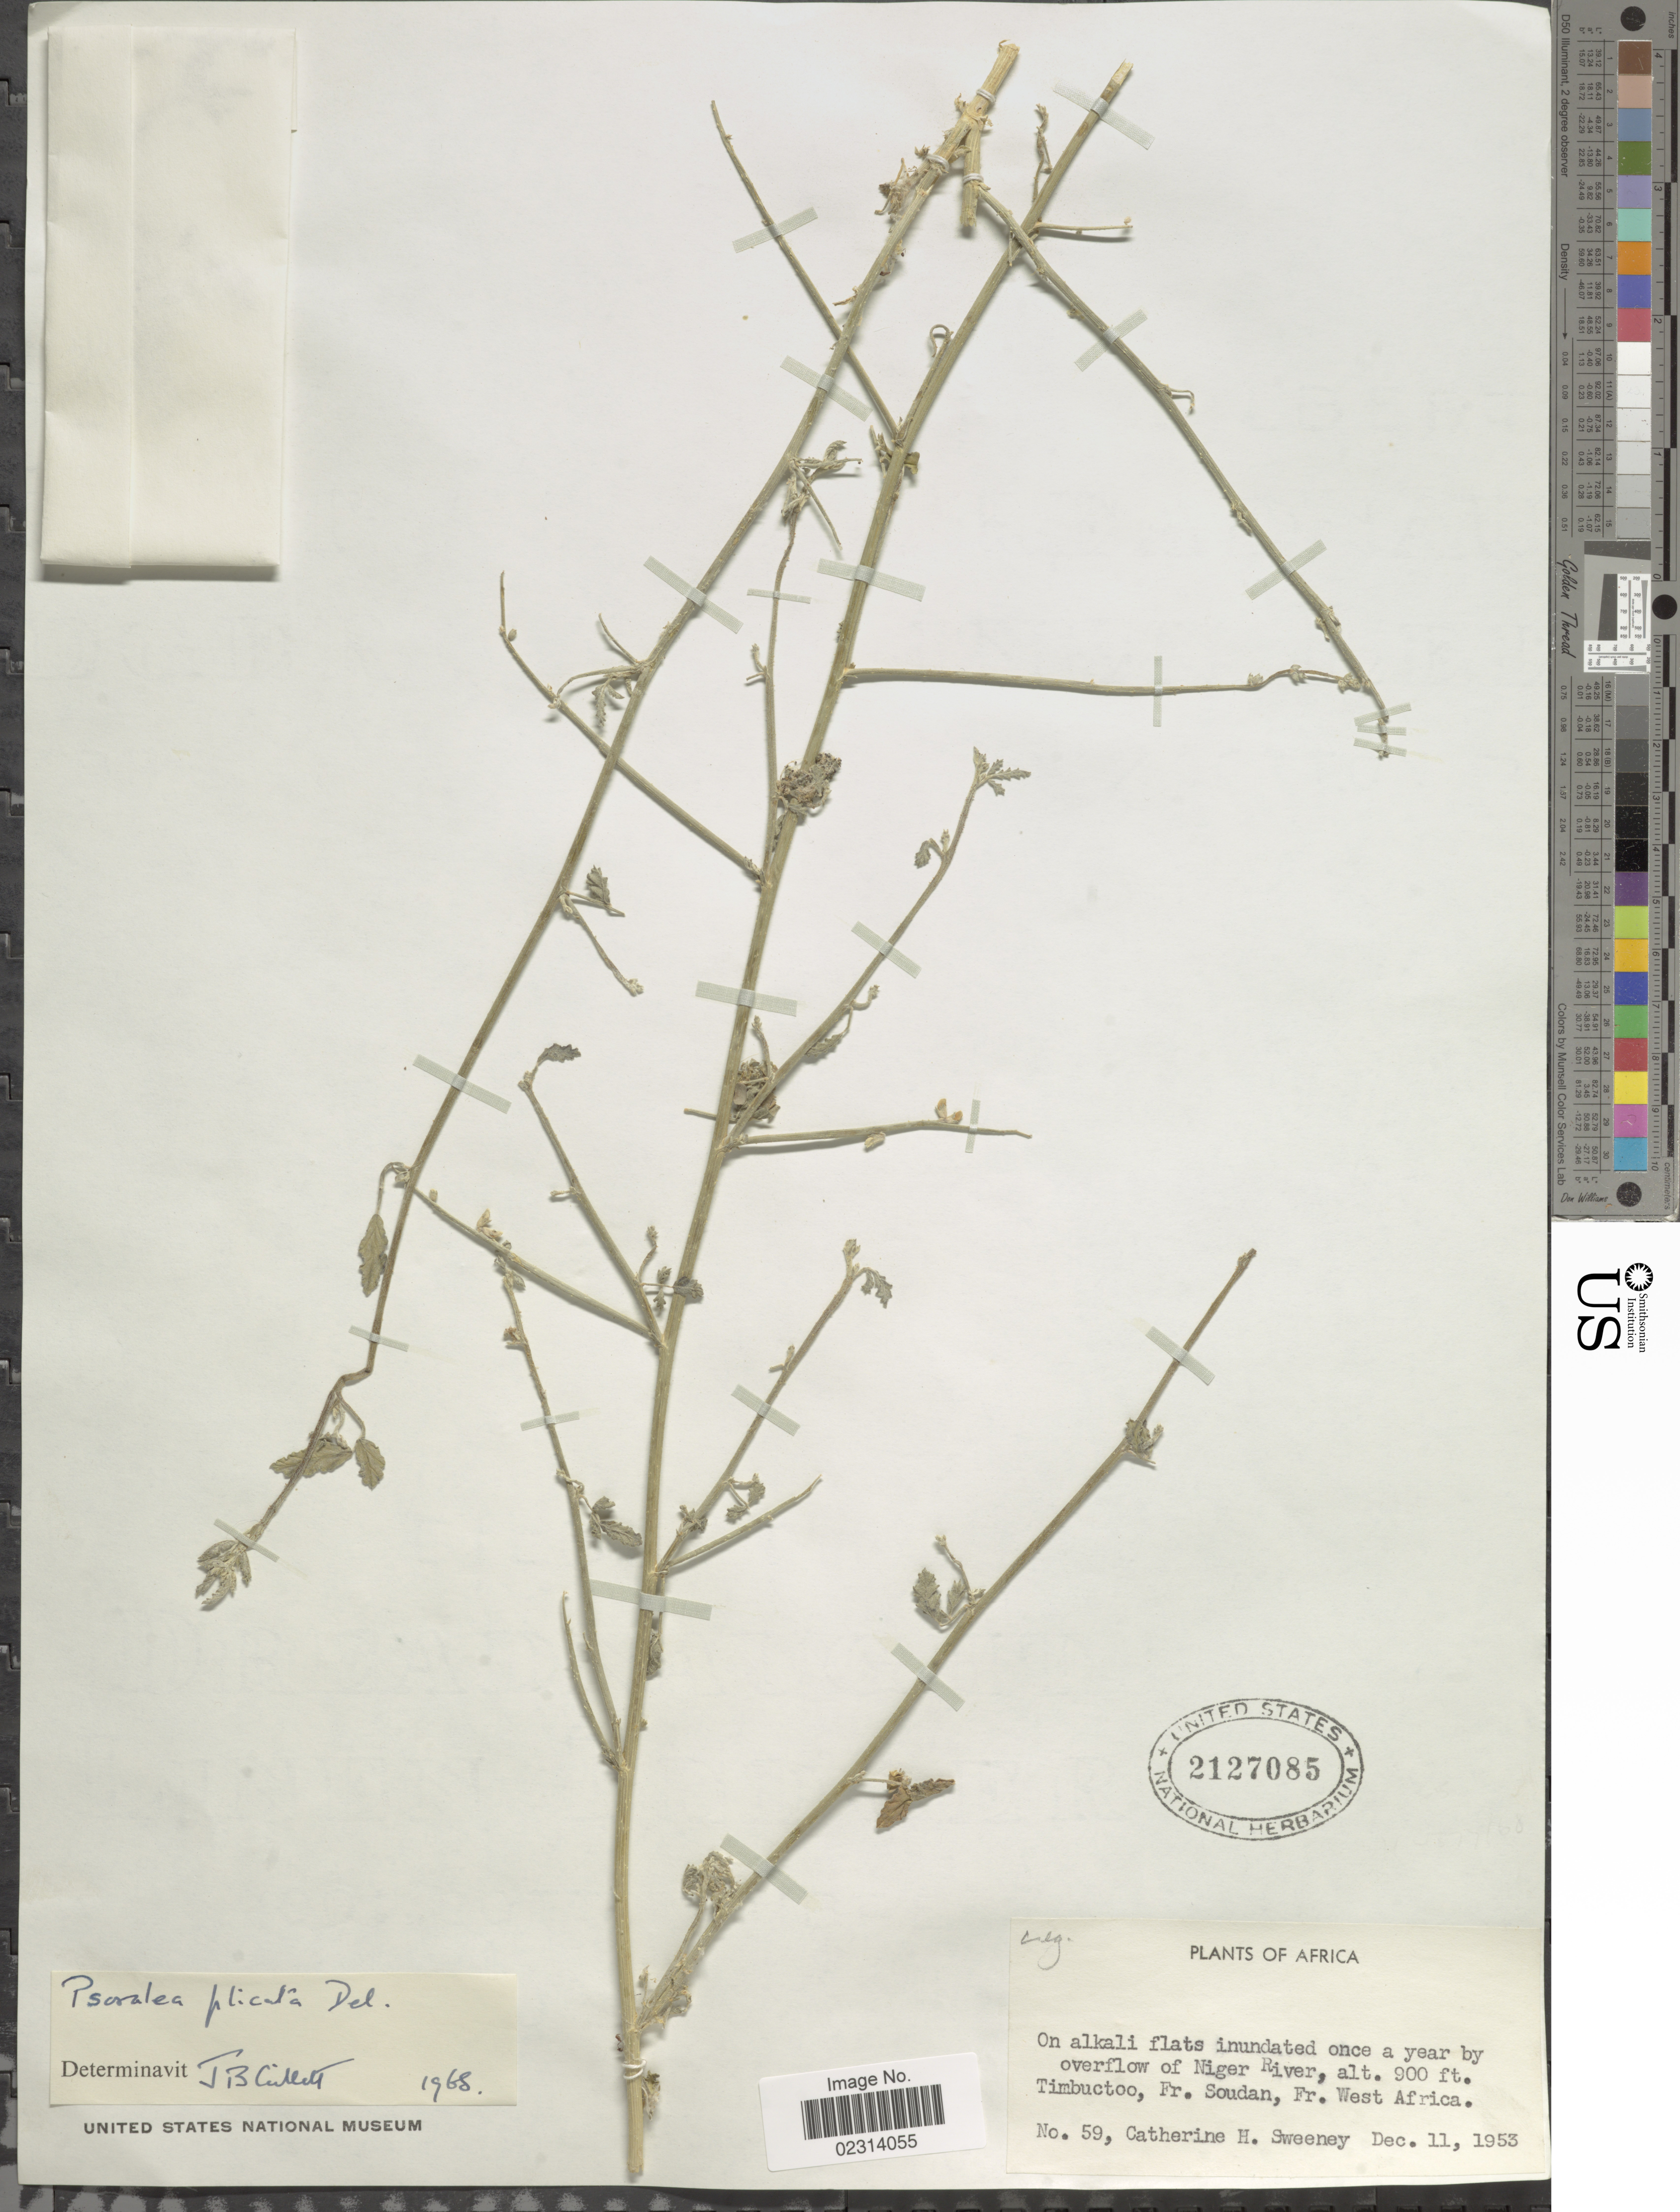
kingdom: Plantae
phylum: Tracheophyta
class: Magnoliopsida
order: Fabales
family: Fabaceae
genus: Cullen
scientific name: Cullen plicatum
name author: (Delile) C.H. Stirt.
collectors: C. Sweeney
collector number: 59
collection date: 1953-12-11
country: Mali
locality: Timbuktu, Fr. Soudan, Fr. West Africa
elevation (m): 274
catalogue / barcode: US 2127085